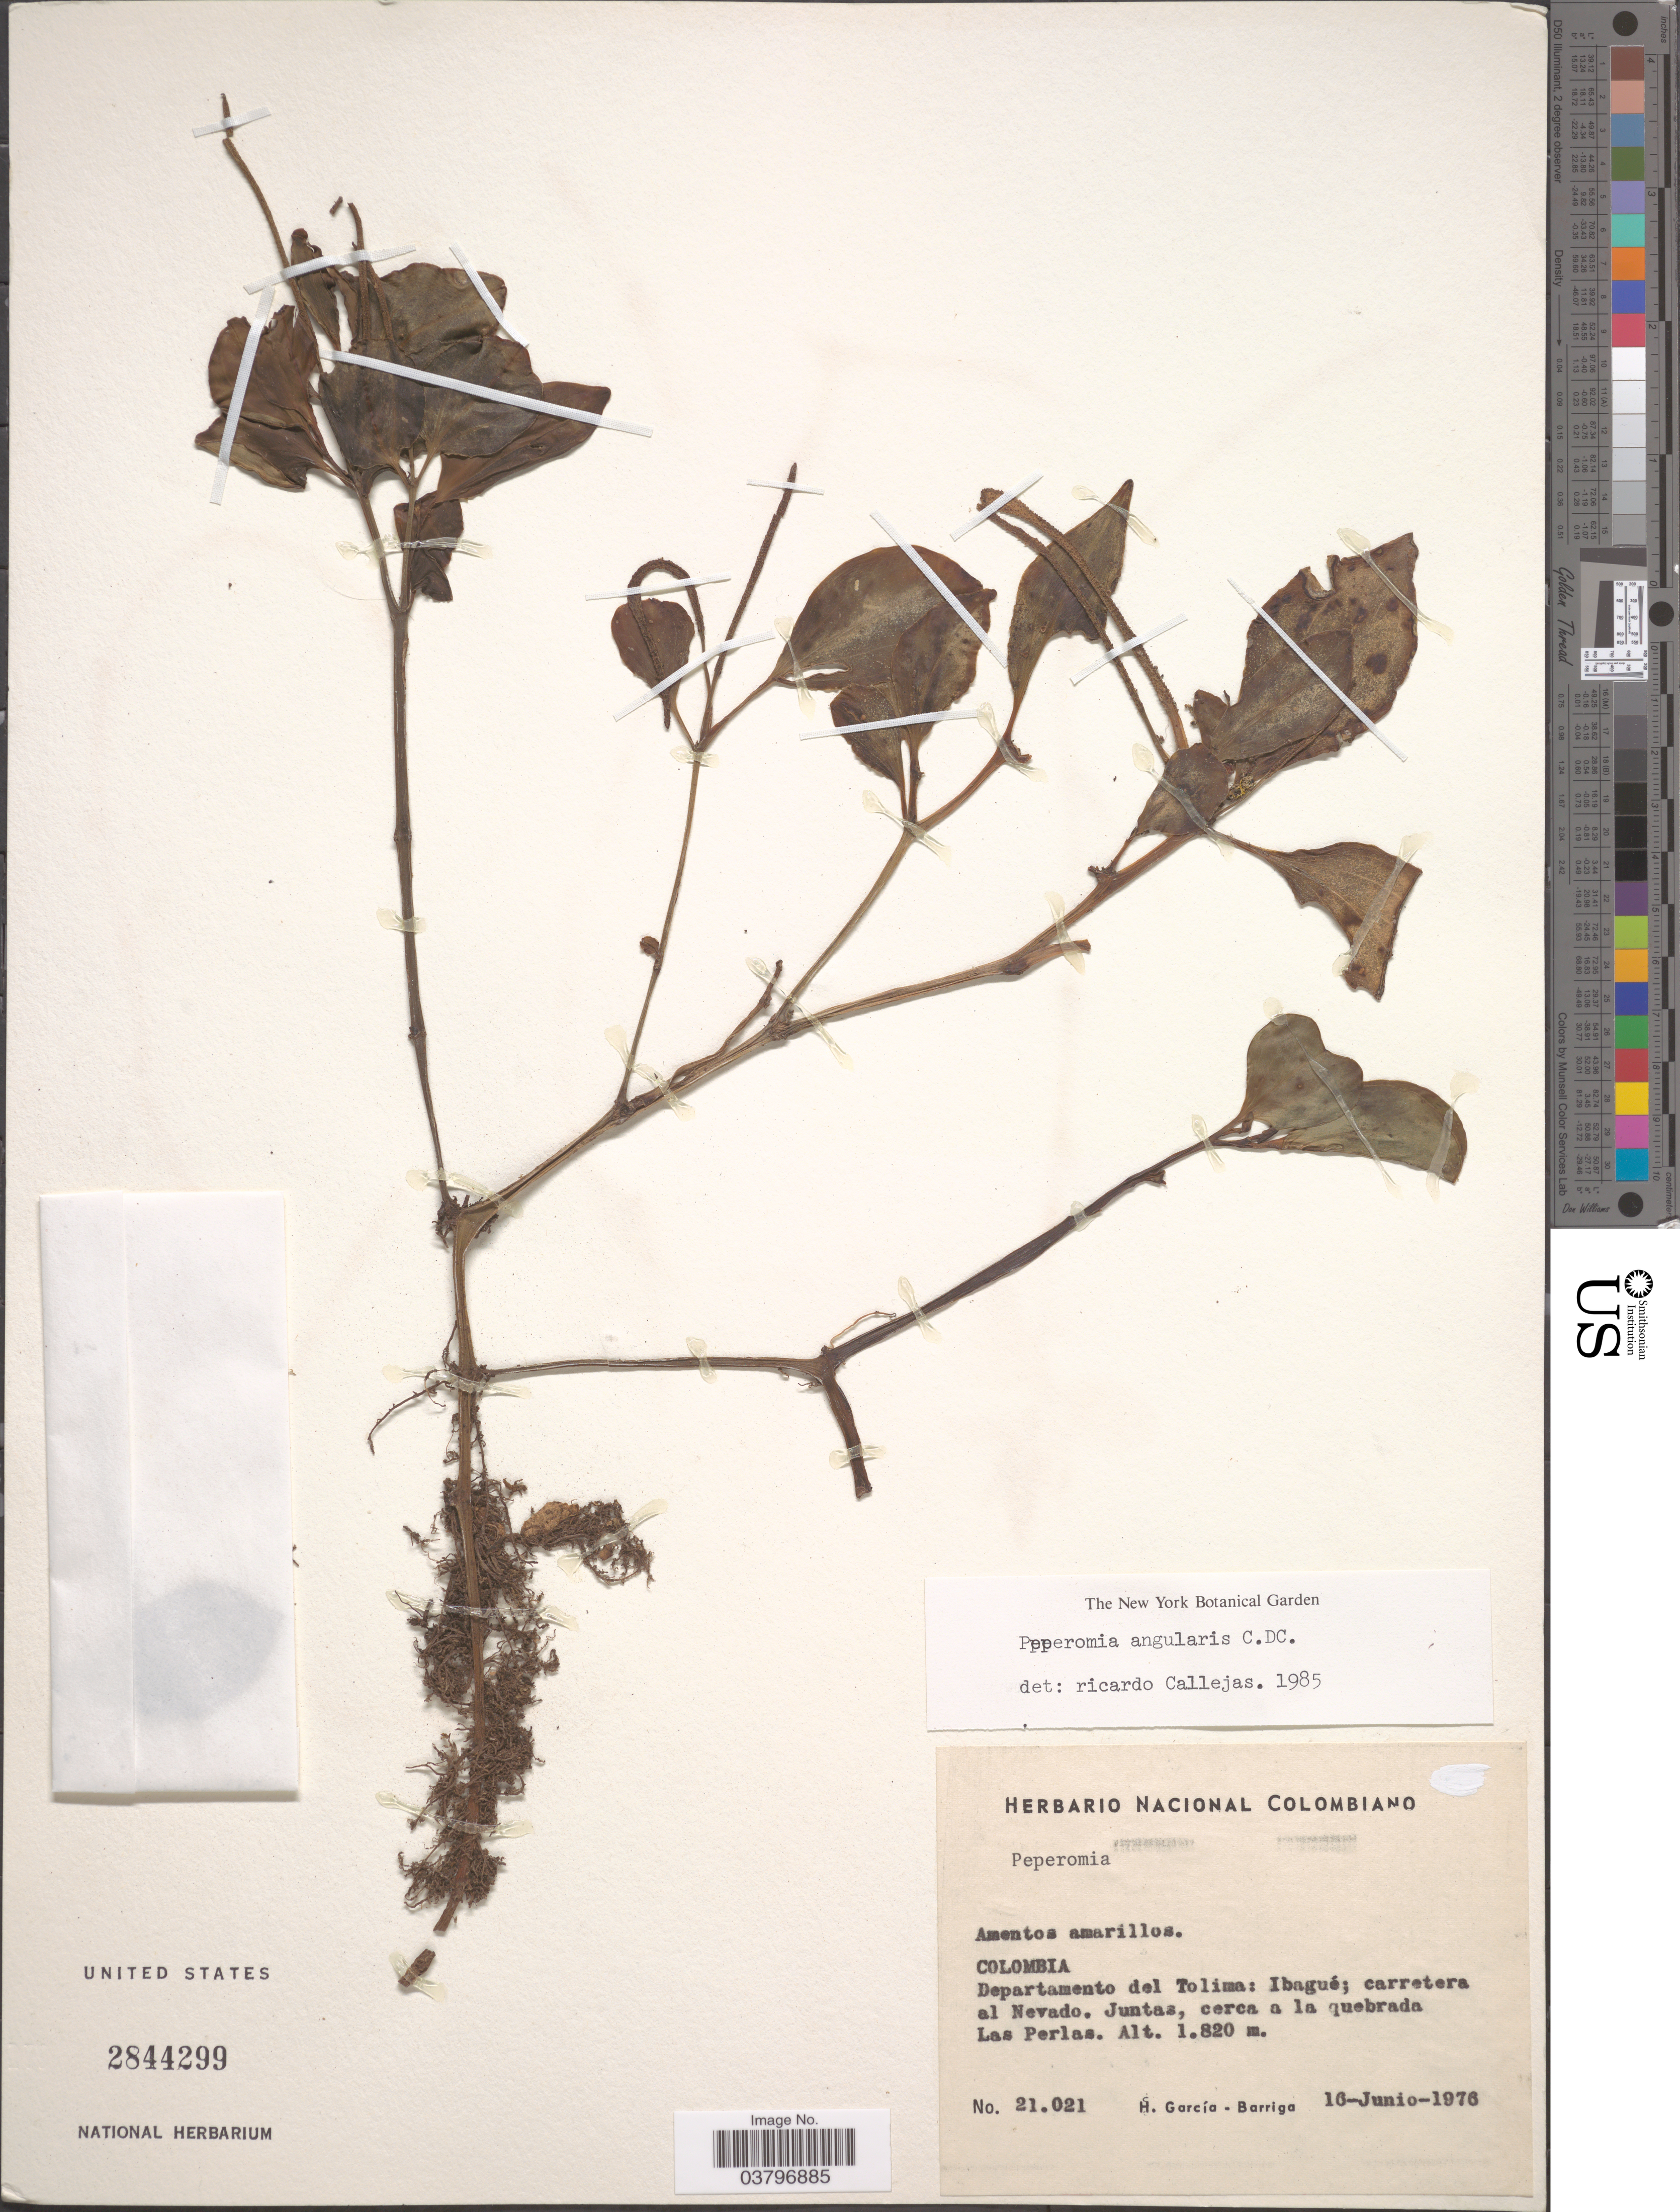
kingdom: Plantae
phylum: Tracheophyta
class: Magnoliopsida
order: Piperales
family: Piperaceae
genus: Peperomia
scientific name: Peperomia angularis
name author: C. DC.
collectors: H. García Barriga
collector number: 21021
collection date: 1976-06-16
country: Colombia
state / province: Tolima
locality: Departamento del Tolima: Ibagué; carretera al Nevado. Juntas, cerca a la quebrada Las Perlas.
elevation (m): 1820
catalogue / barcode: US 2844299